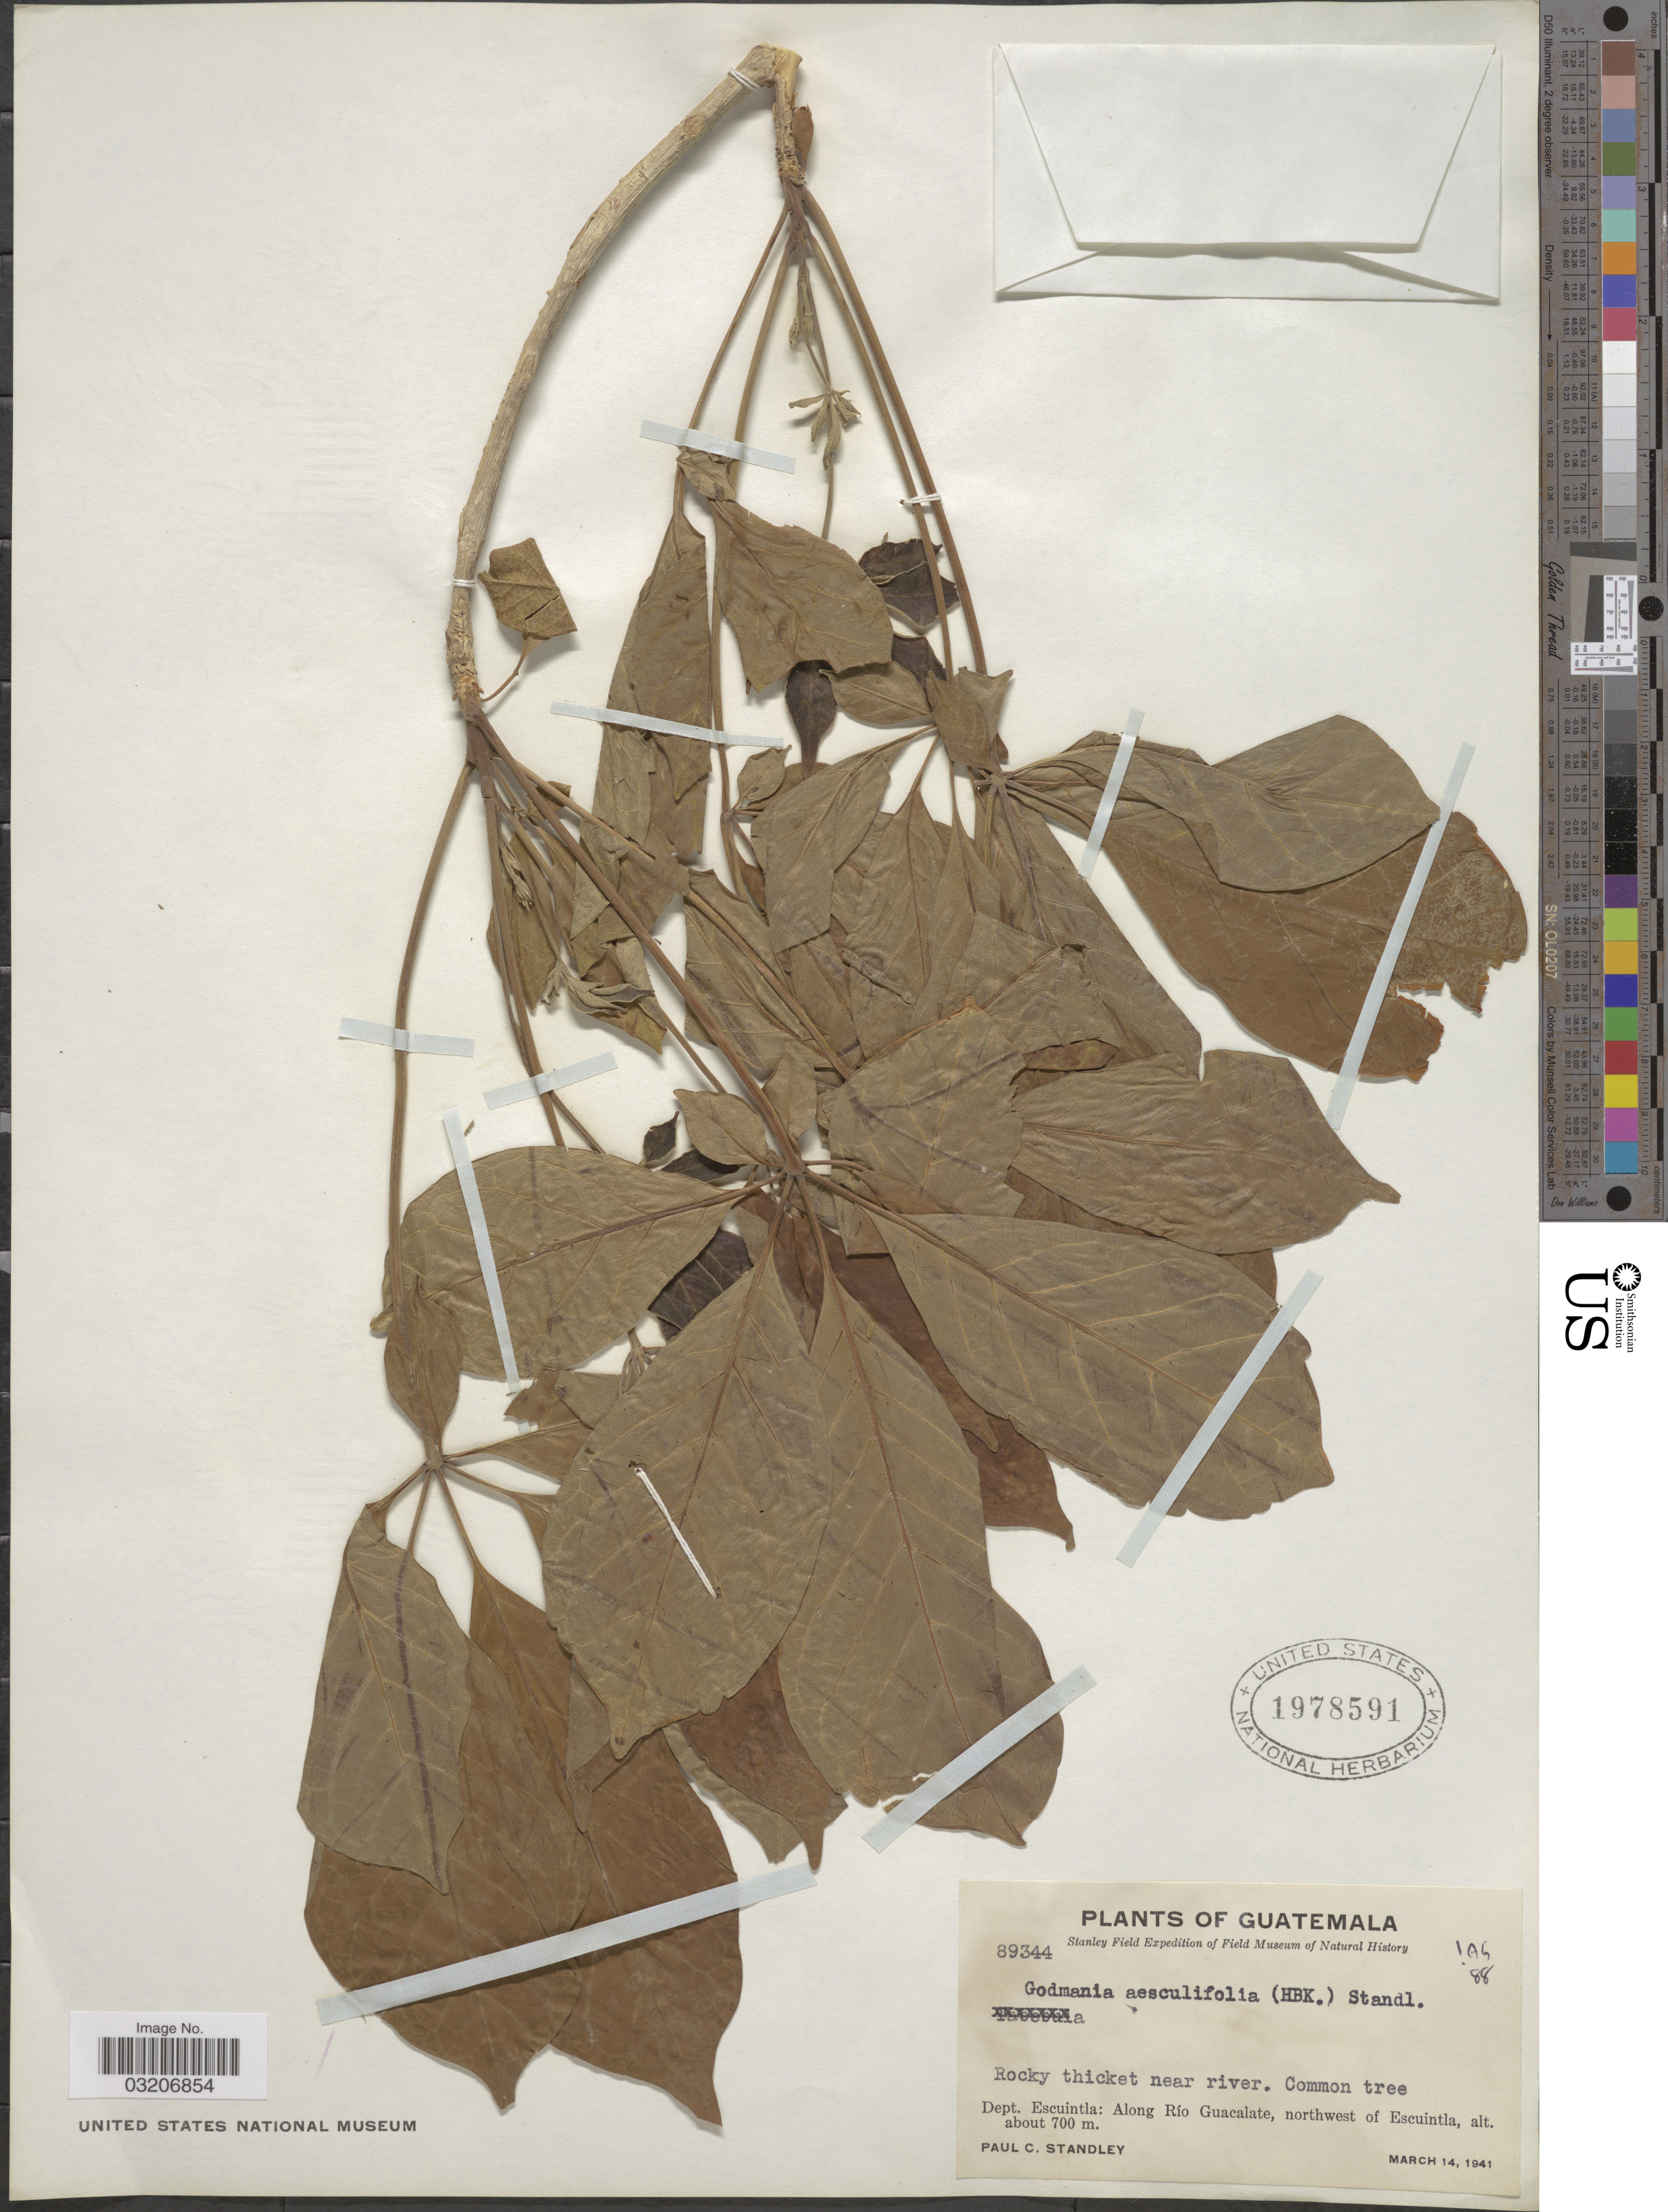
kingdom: Plantae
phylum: Tracheophyta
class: Magnoliopsida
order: Lamiales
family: Bignoniaceae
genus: Godmania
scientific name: Godmania aesculifolia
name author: Standl.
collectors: P. C. Standley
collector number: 89344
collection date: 1941-03-14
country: Guatemala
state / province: Escuintla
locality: Dept. Escuintla: Along Río Guacalate, northwest of Escuintla.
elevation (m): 700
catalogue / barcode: US 1978591